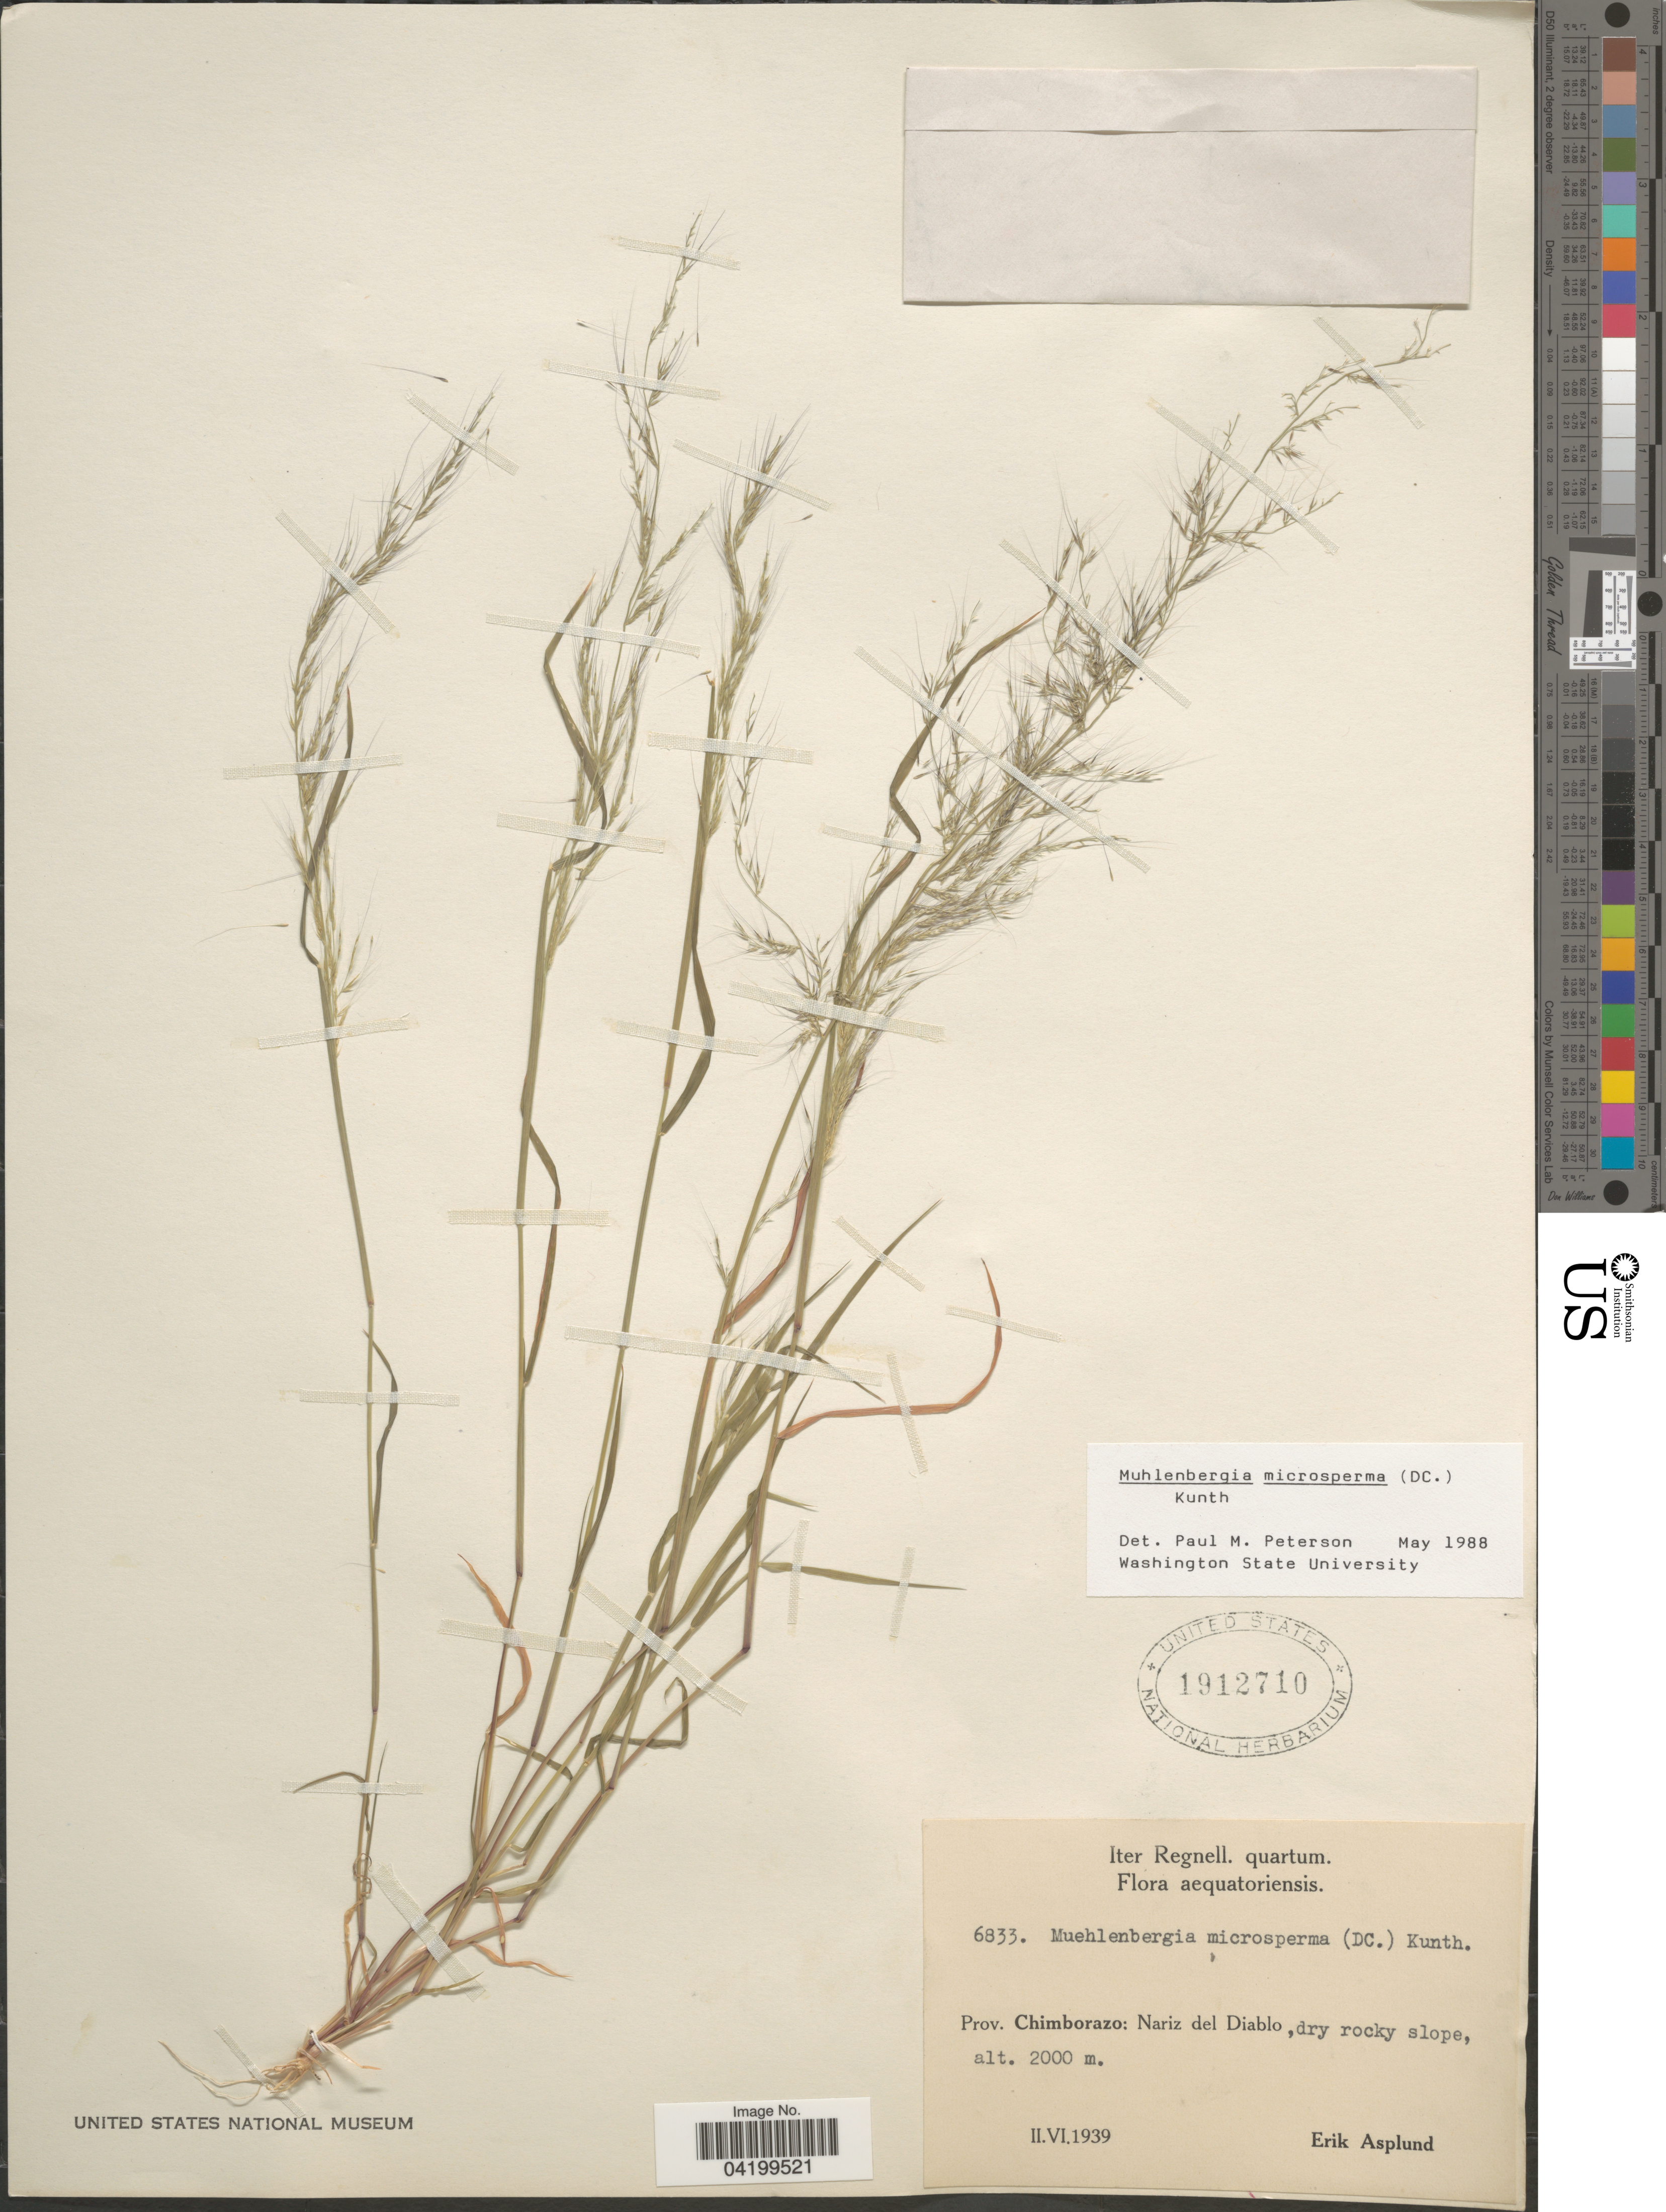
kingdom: Plantae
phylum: Tracheophyta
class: Liliopsida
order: Poales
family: Poaceae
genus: Muhlenbergia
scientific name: Muhlenbergia microsperma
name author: (DC.) Kunth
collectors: E. Asplund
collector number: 6833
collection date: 1939-02/1939-06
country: Ecuador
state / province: Chimborazo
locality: Iter Regnell. quartum. Nariz del Diablo.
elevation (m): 2000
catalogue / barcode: US 1912710